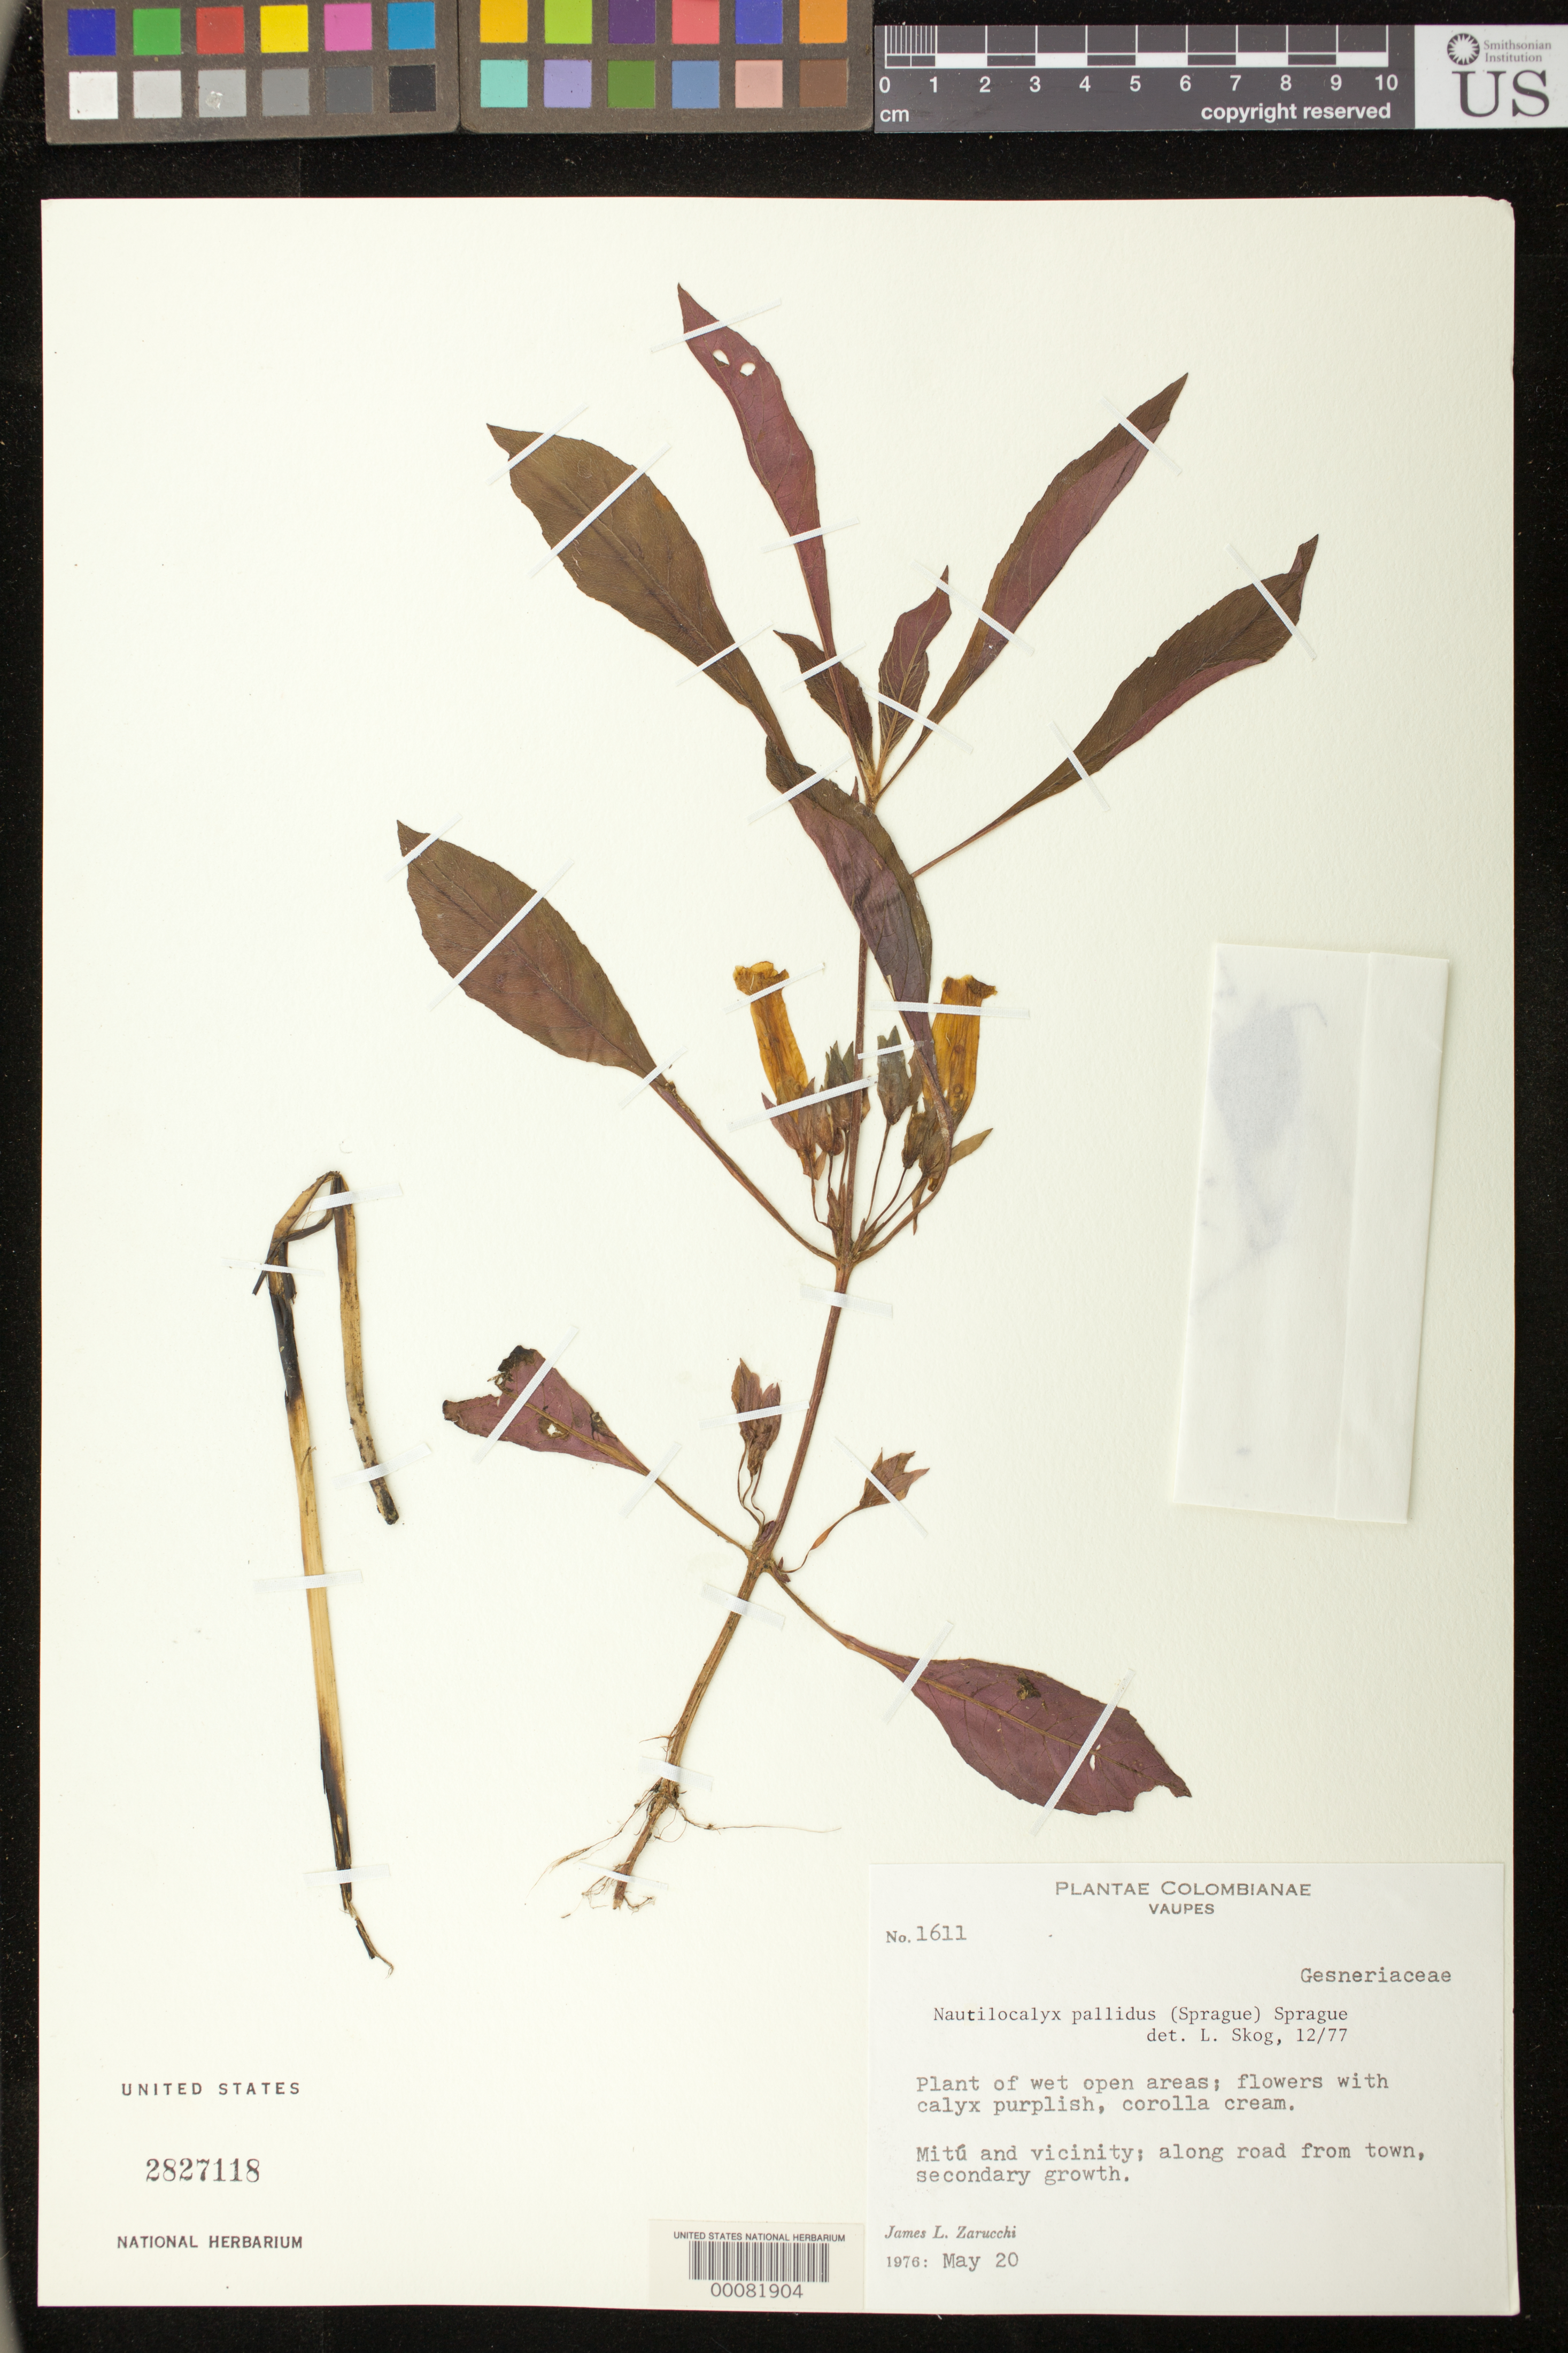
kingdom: Plantae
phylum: Tracheophyta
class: Magnoliopsida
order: Lamiales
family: Gesneriaceae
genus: Nautilocalyx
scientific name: Nautilocalyx pallidus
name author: (Sprague) C. Sprague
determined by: Skog, Laurence E.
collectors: J. L. Zarucchi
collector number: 1611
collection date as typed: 20 May 1976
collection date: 1976-05-20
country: Colombia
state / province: Vaupés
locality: Mitú and vicinity; along road from town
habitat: Secondary growth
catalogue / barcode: US 2827118